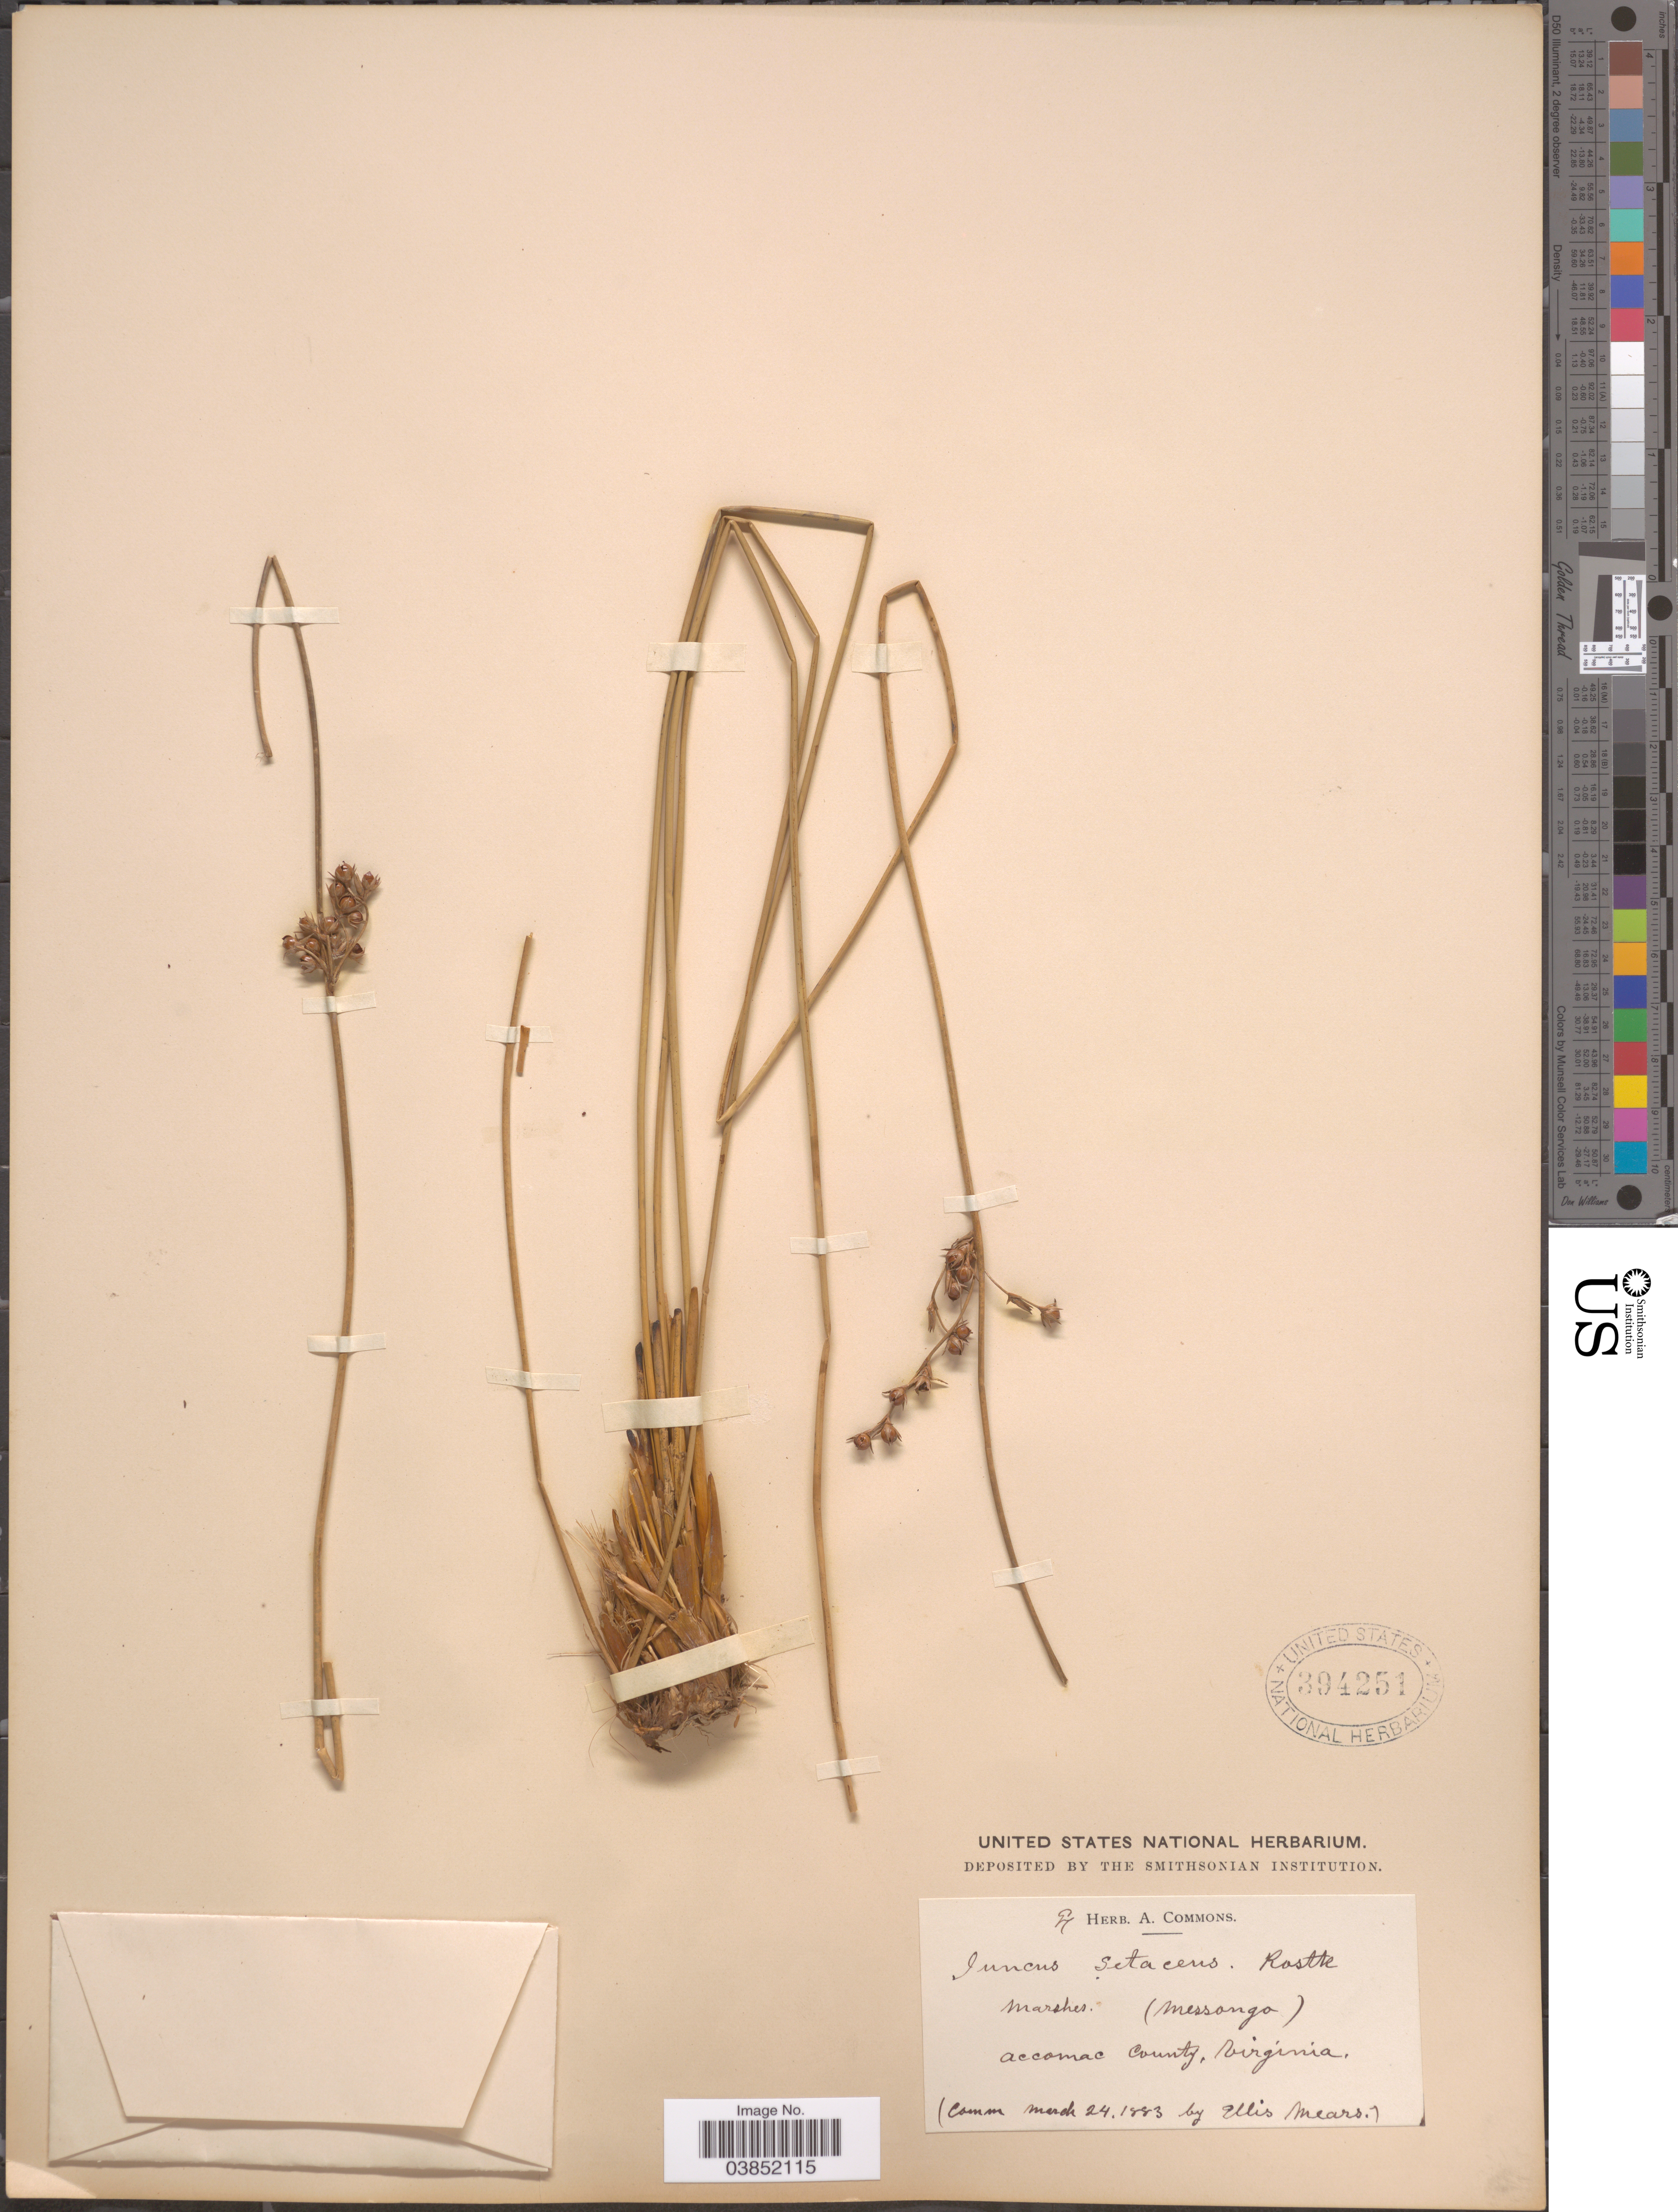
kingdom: Plantae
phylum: Tracheophyta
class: Liliopsida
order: Poales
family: Juncaceae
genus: Juncus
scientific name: Juncus coriaceus Mack.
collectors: ex herb. A. Commons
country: United States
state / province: Virginia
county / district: Accomack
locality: Accomac County.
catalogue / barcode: US 394251